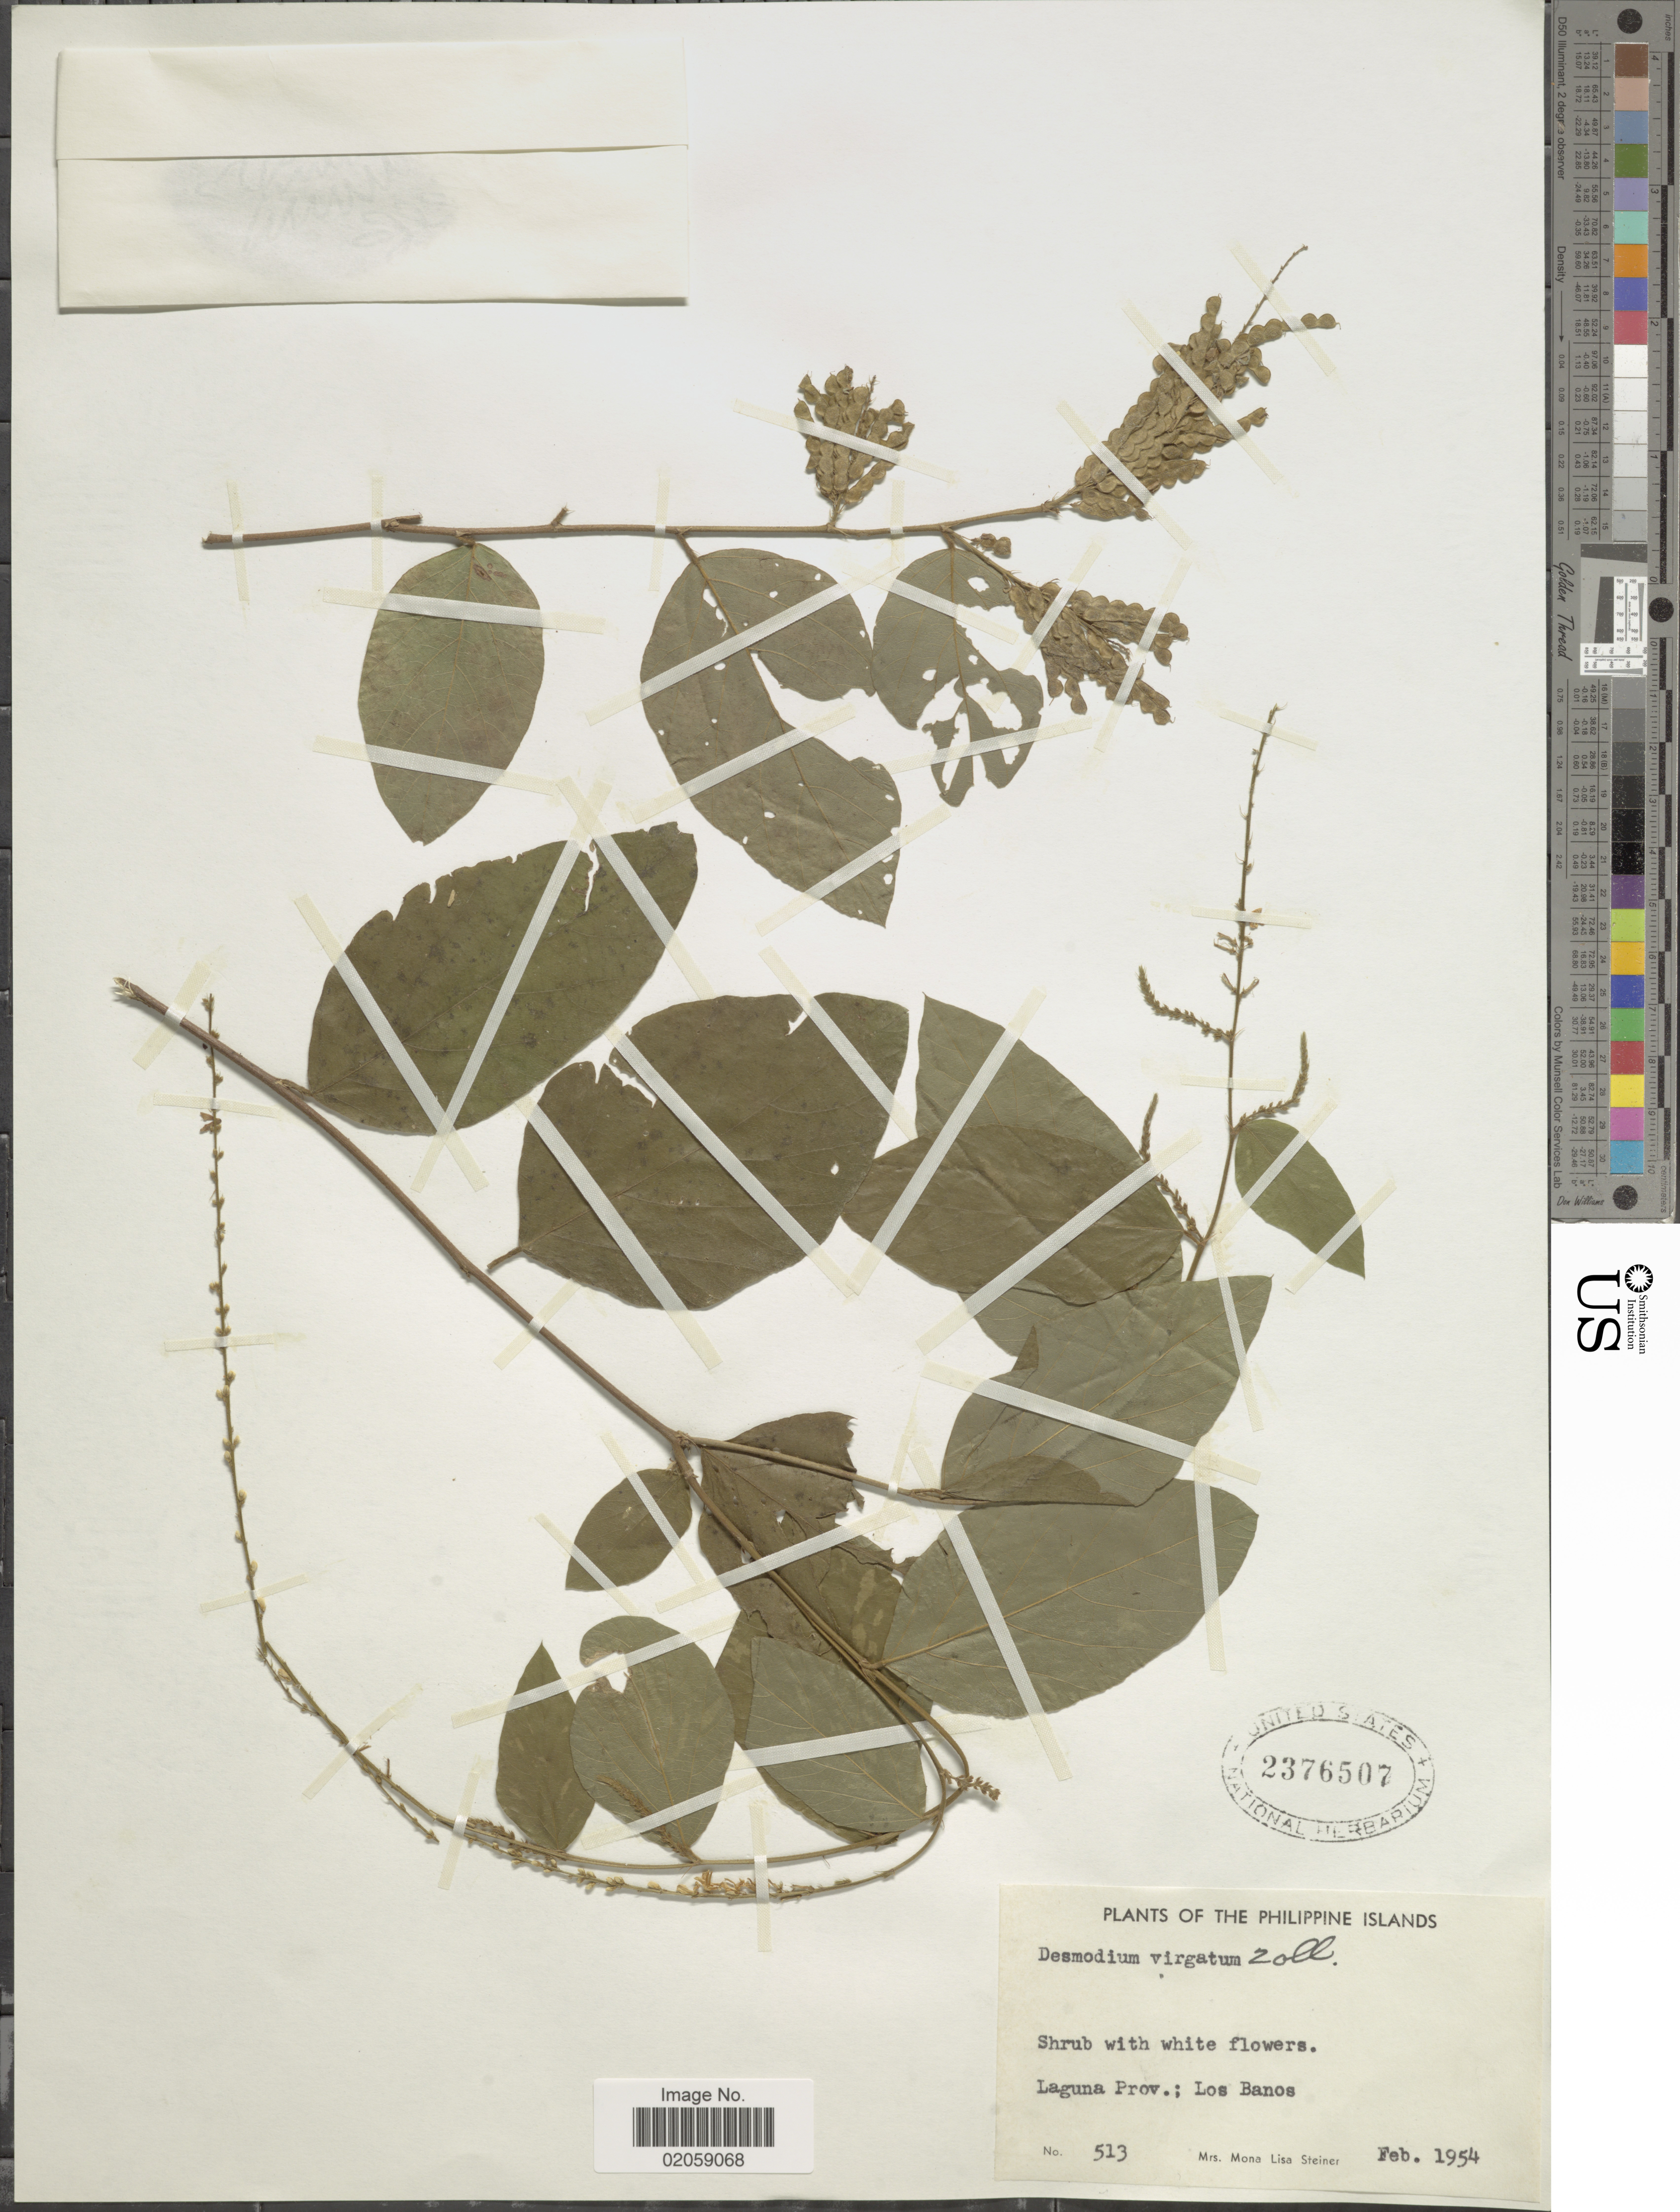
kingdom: Plantae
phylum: Tracheophyta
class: Magnoliopsida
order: Fabales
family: Fabaceae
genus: Desmodium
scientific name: Desmodium virgatum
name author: Desv.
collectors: M. Steiner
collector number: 513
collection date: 1954-02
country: Philippines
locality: Laguna Prov.: Los Banos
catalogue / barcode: US 2376507